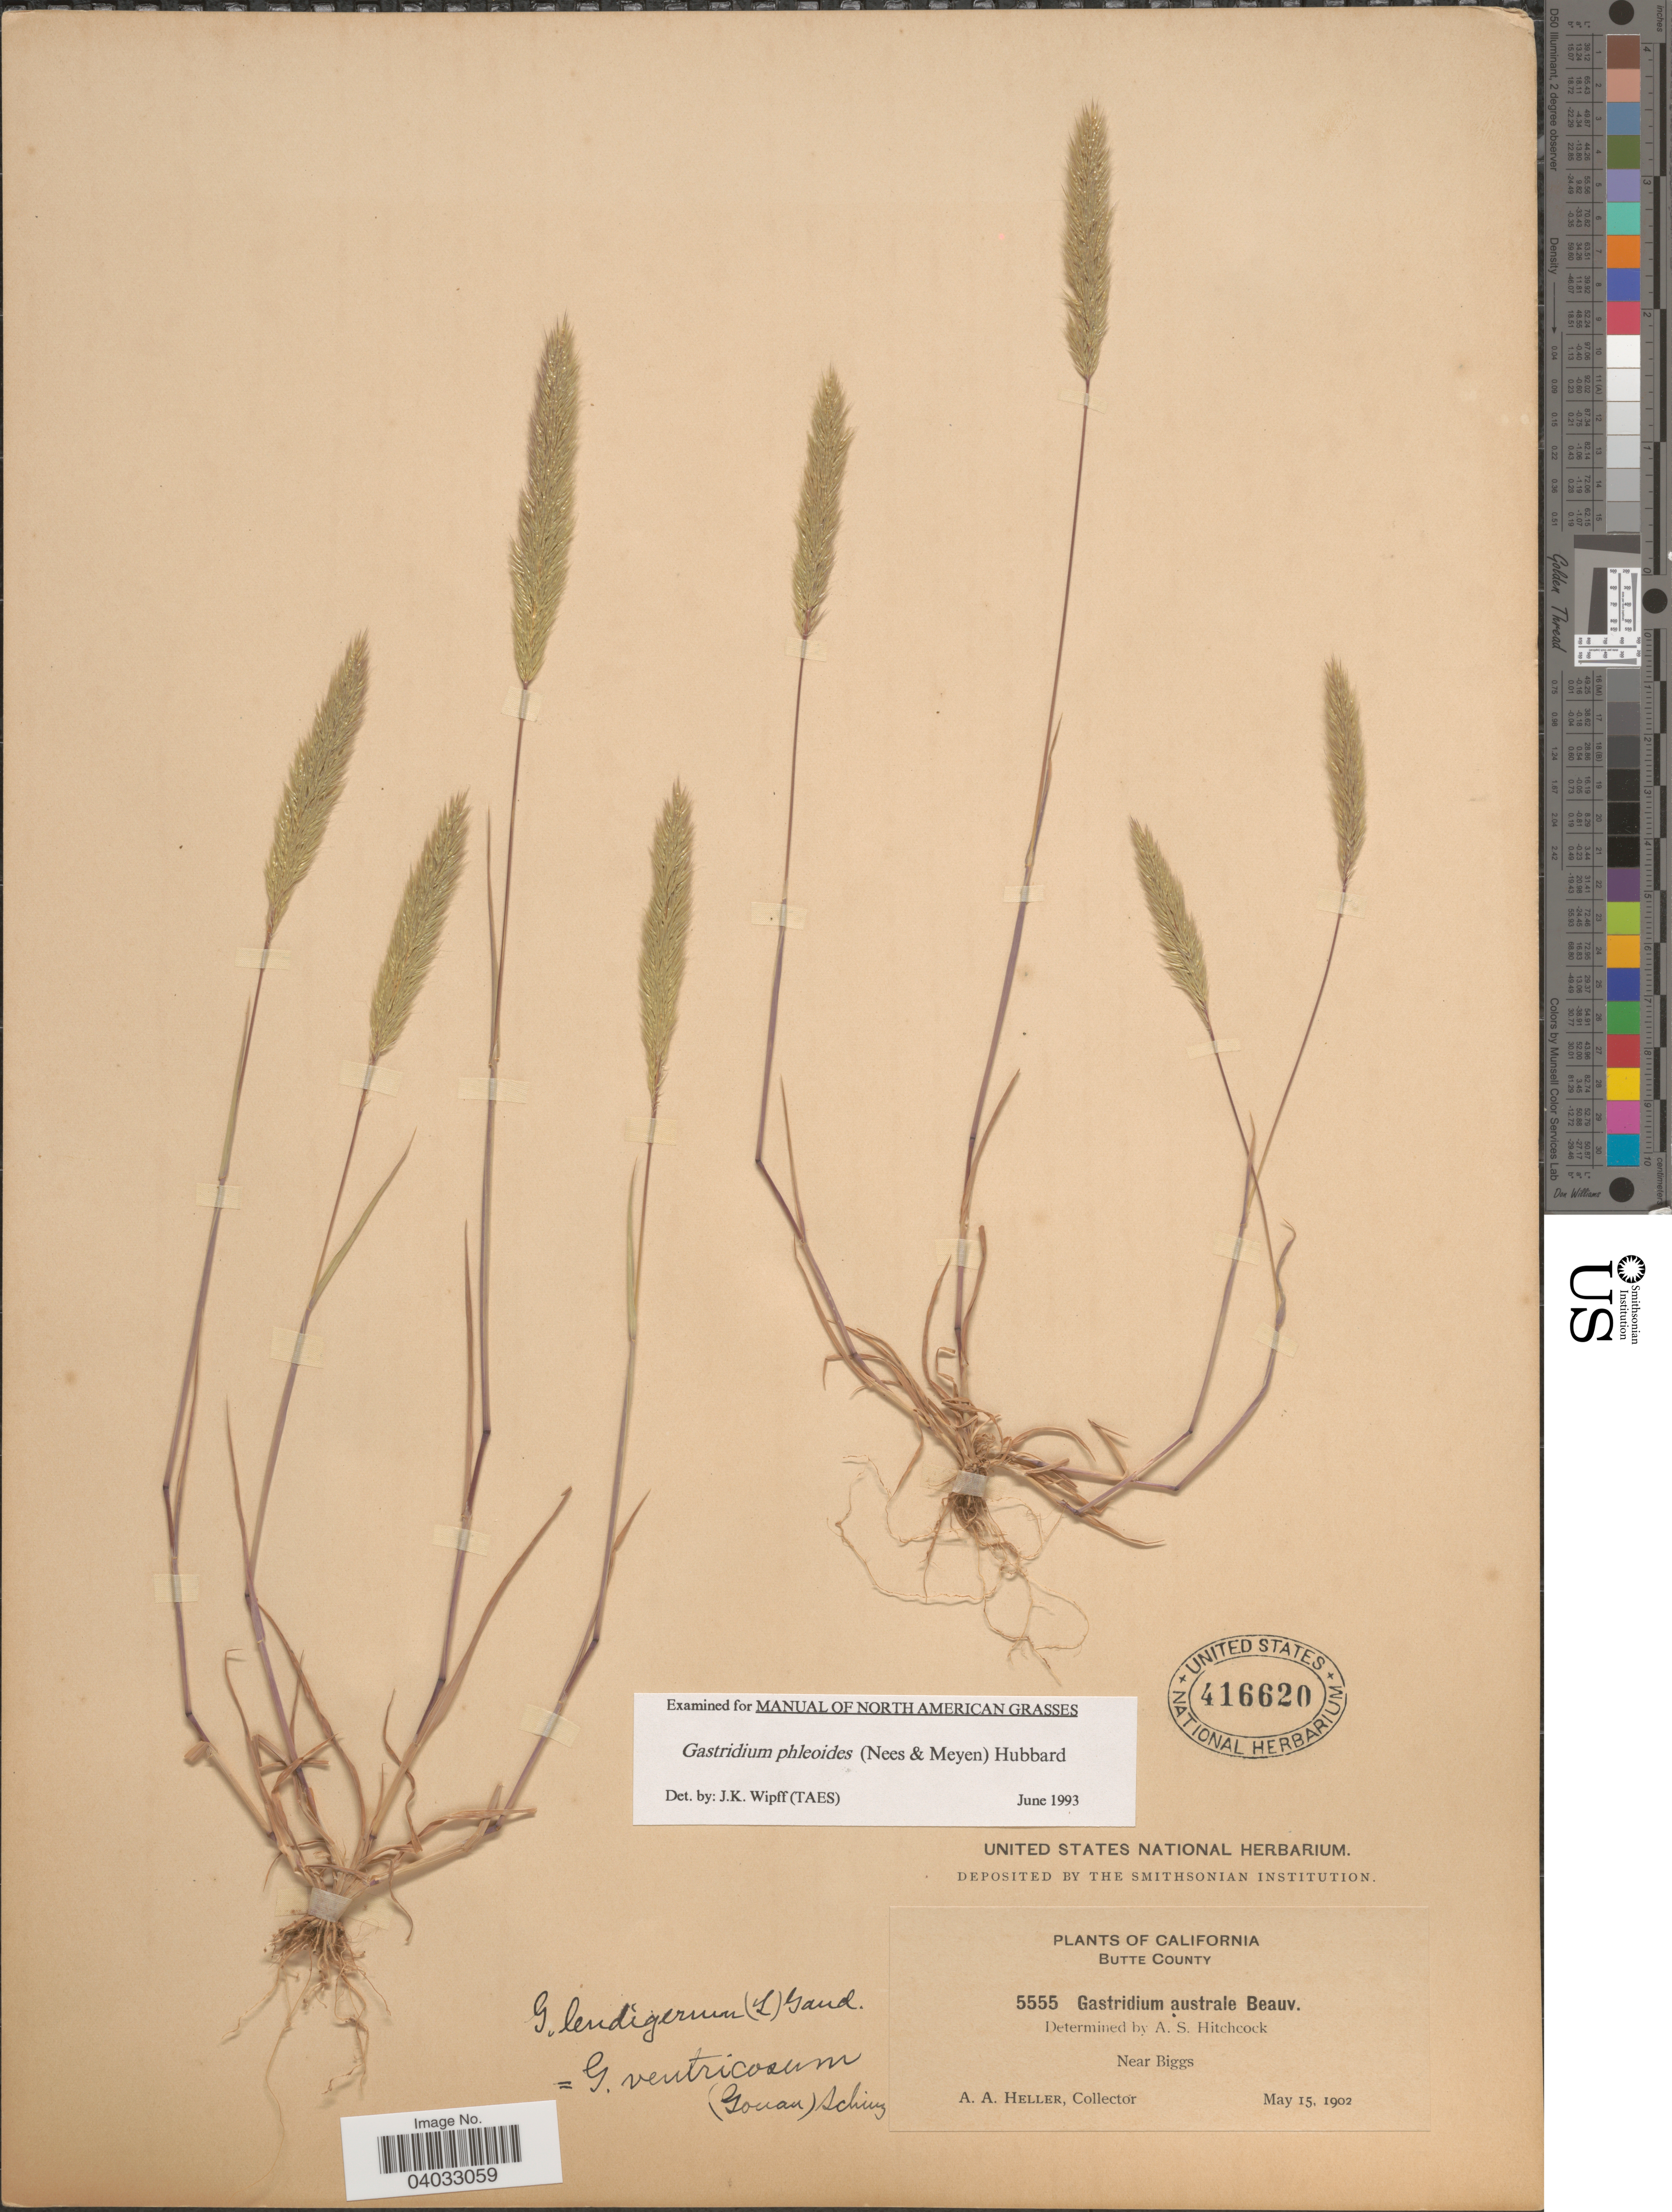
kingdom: Plantae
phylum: Tracheophyta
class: Liliopsida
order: Poales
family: Poaceae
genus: Gastridium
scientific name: Gastridium phleoides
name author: (Nees) C.E. Hubb.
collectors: A. A. Heller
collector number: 5555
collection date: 1902-05-15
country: United States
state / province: California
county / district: Butte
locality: Butte County. Near Biggs.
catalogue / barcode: US 416620